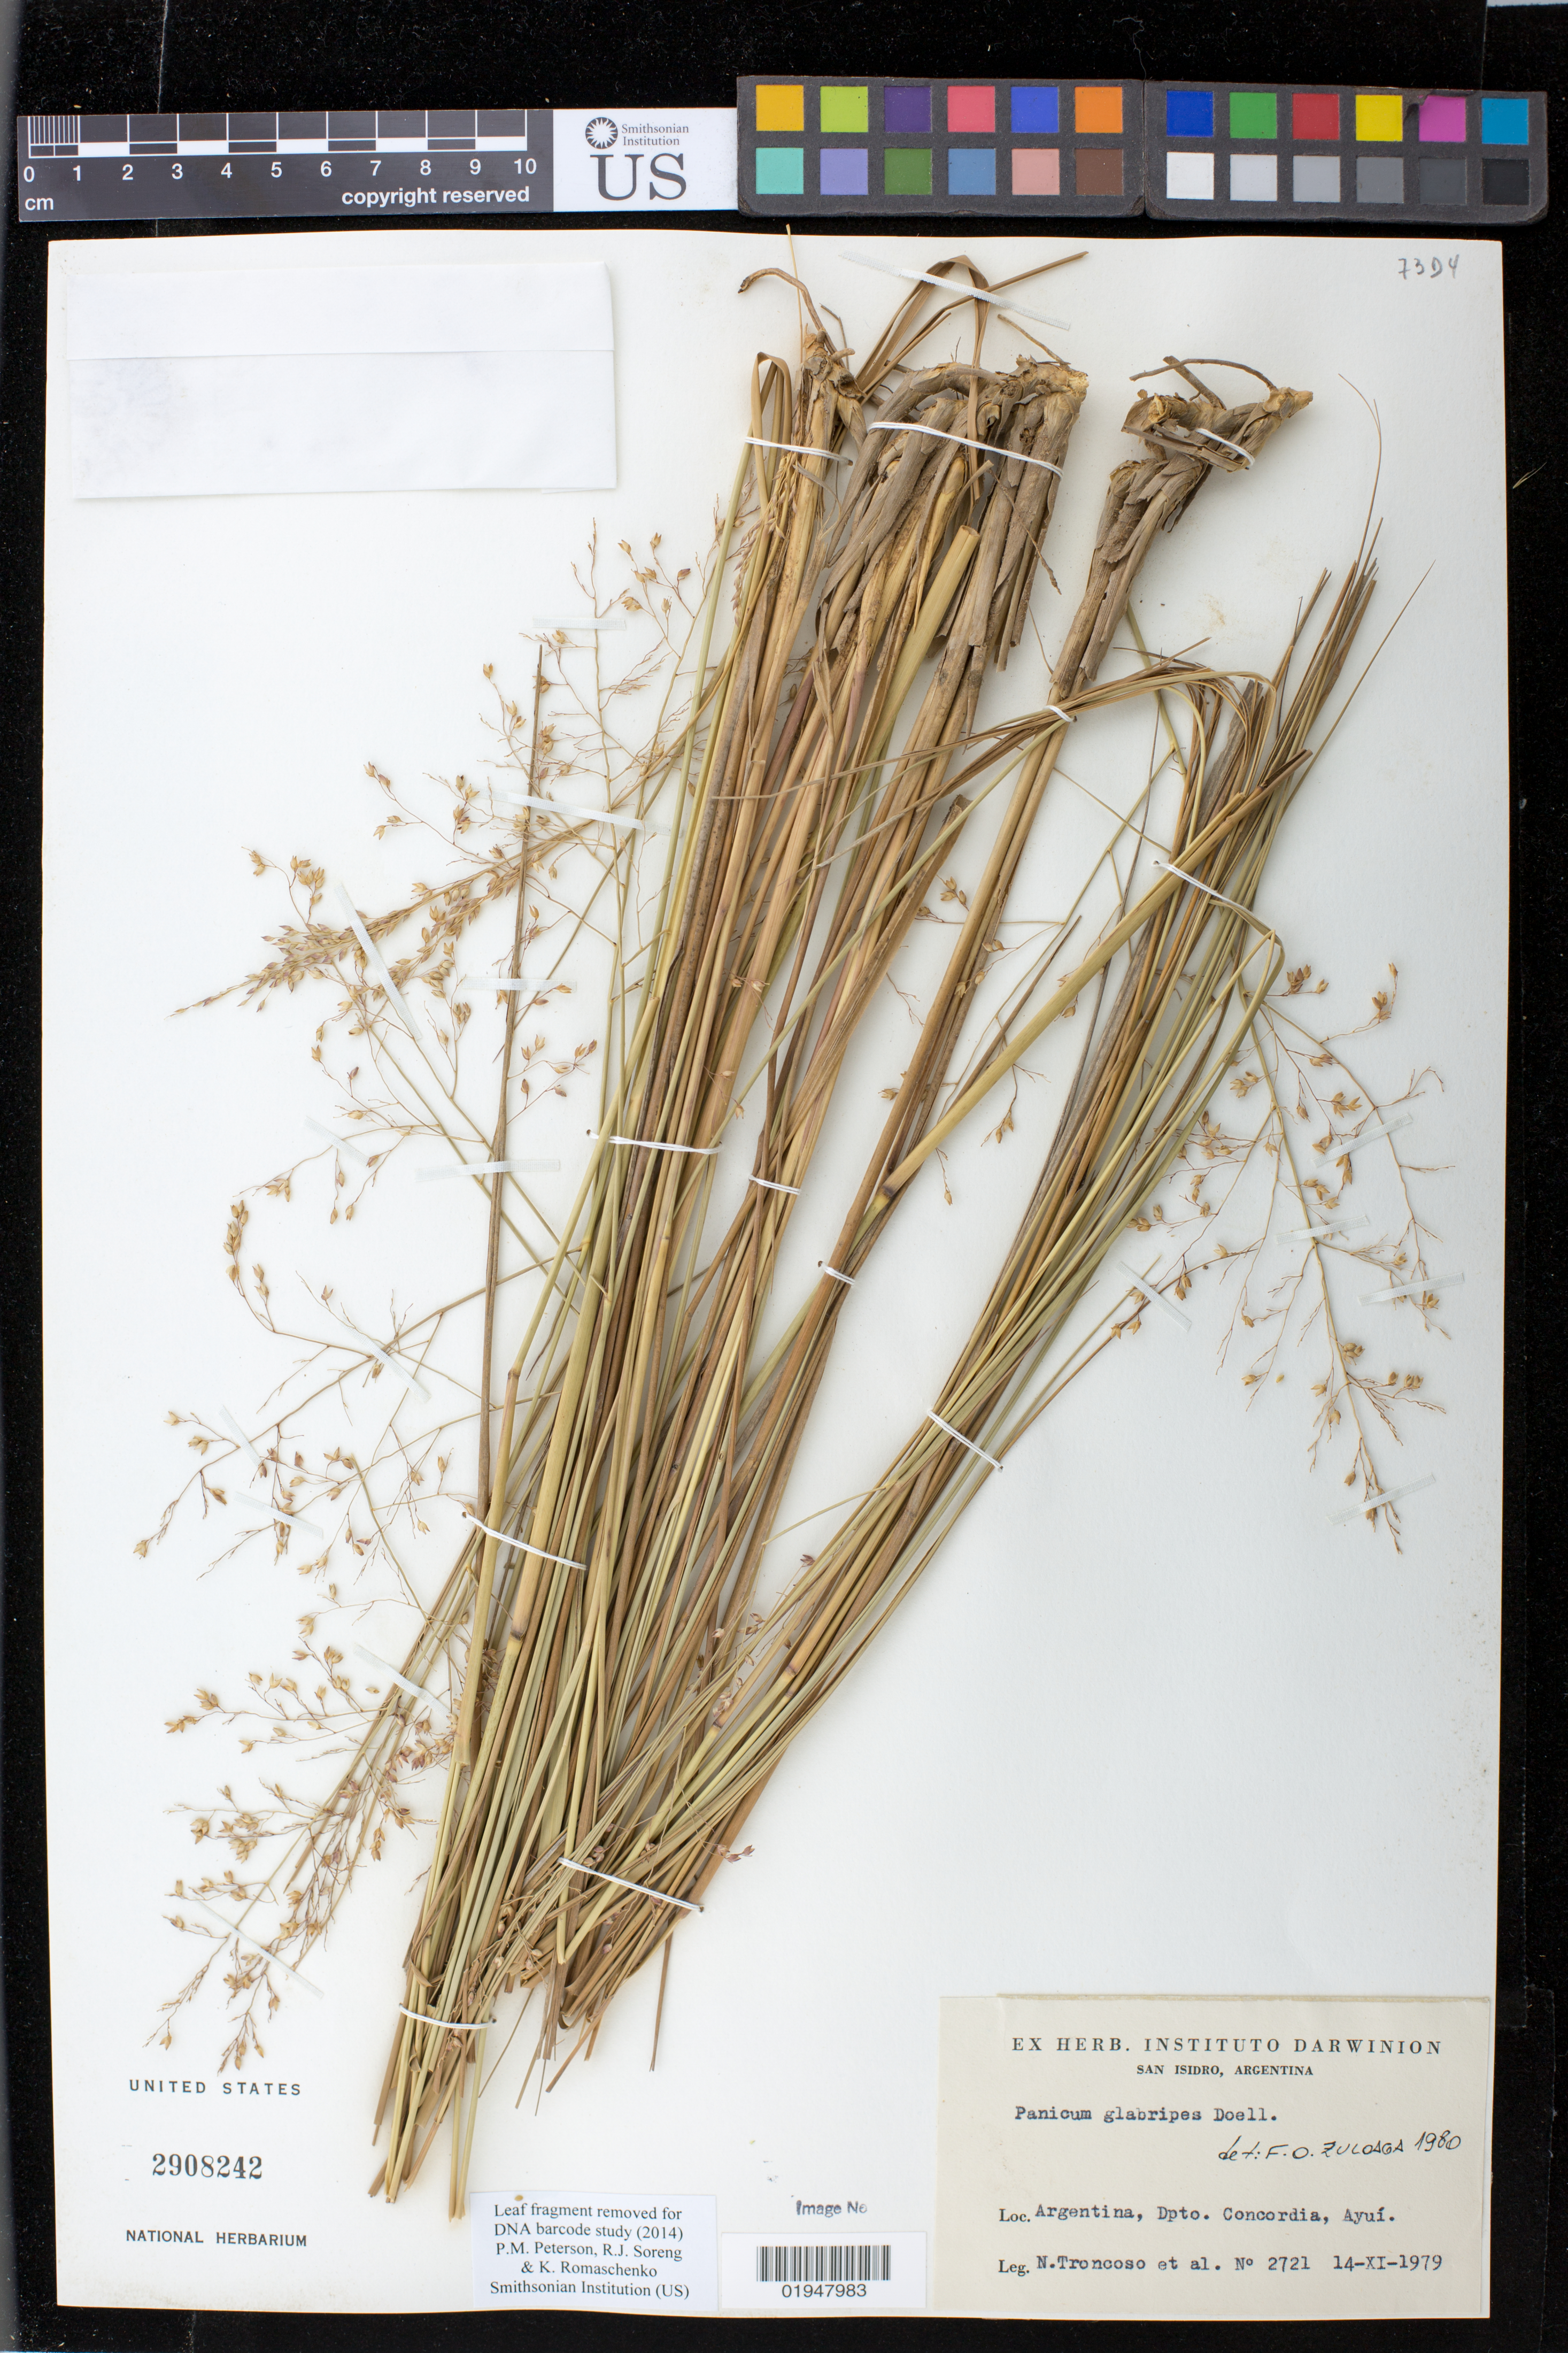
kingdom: Plantae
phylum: Tracheophyta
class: Liliopsida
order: Poales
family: Poaceae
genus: Panicum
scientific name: Panicum glabripes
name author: Döll in Mart.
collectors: N. Troncoso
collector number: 2721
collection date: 1979-11-14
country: Argentina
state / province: Entre Rios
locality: Dpto. Concordia, Ayuí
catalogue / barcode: US 2908242